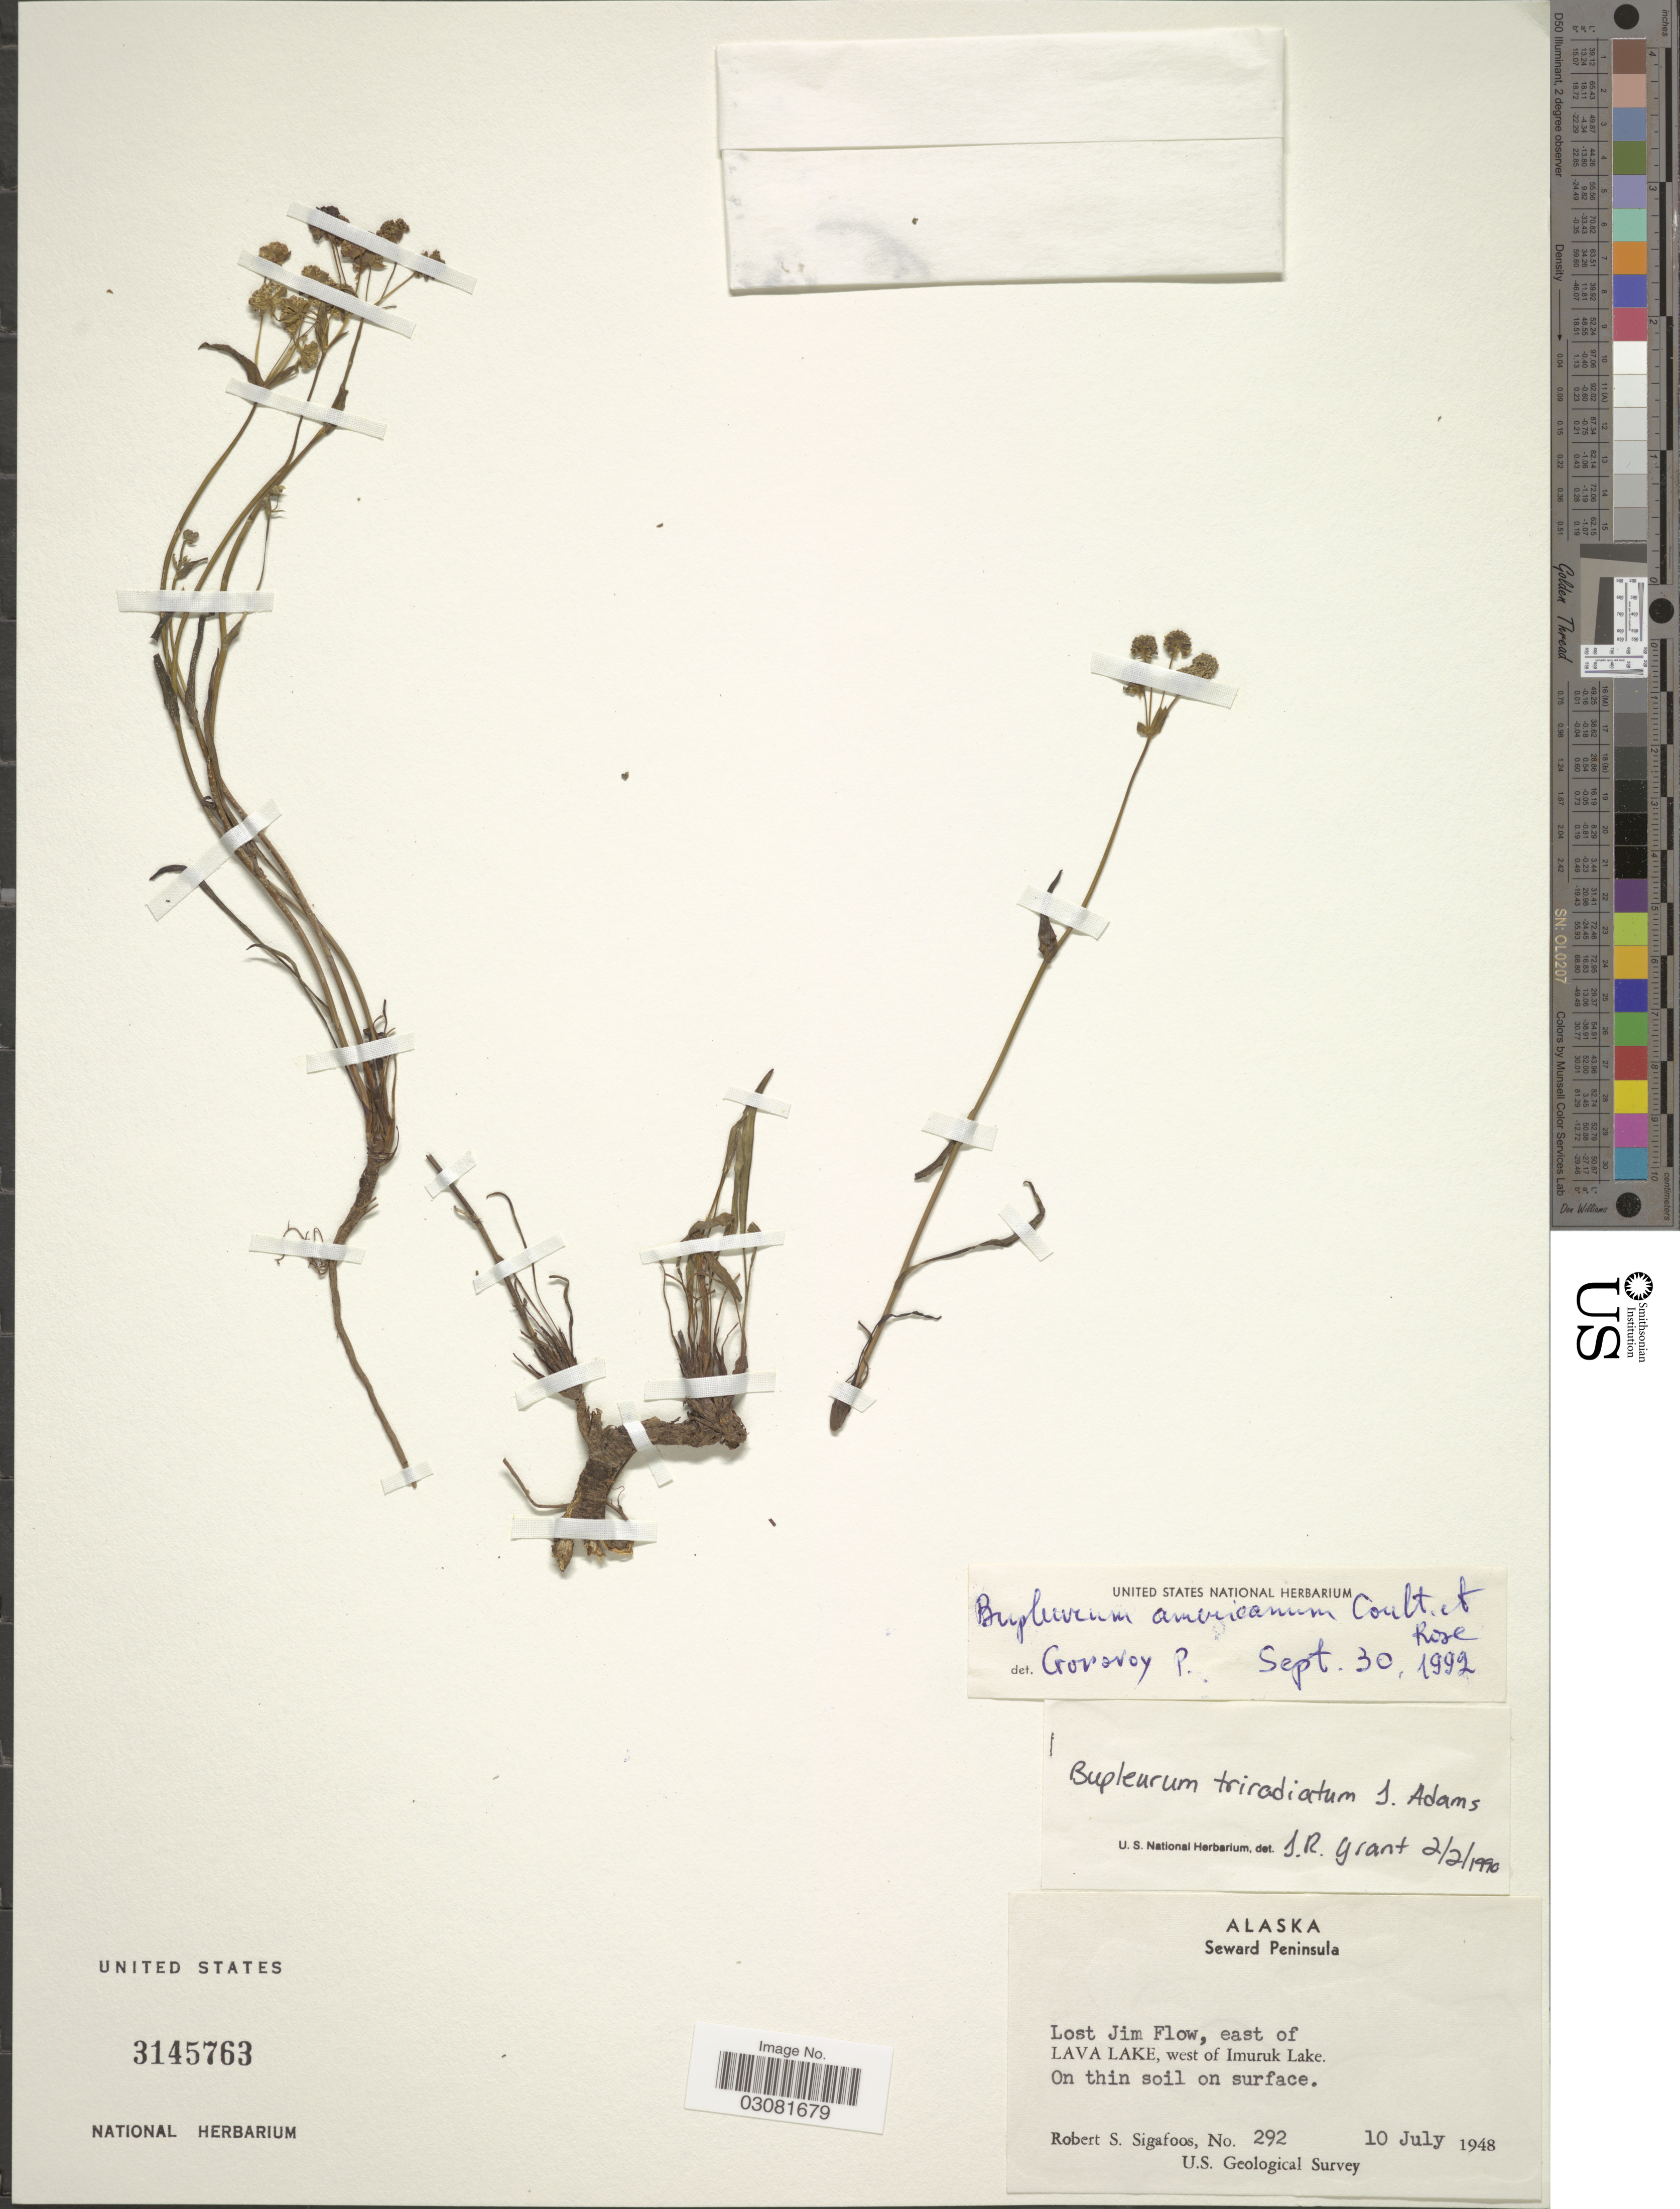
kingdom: Plantae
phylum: Tracheophyta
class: Magnoliopsida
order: Apiales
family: Apiaceae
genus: Bupleurum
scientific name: Bupleurum triradiatum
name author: Hoffm. ex Adams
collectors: R. Sigafoos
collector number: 292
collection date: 1948-07-10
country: United States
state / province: Alaska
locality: Seward Peninsula, Lost Jim Flow, east of Laval Lake, west of Imuruk Lake.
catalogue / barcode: US 3145763